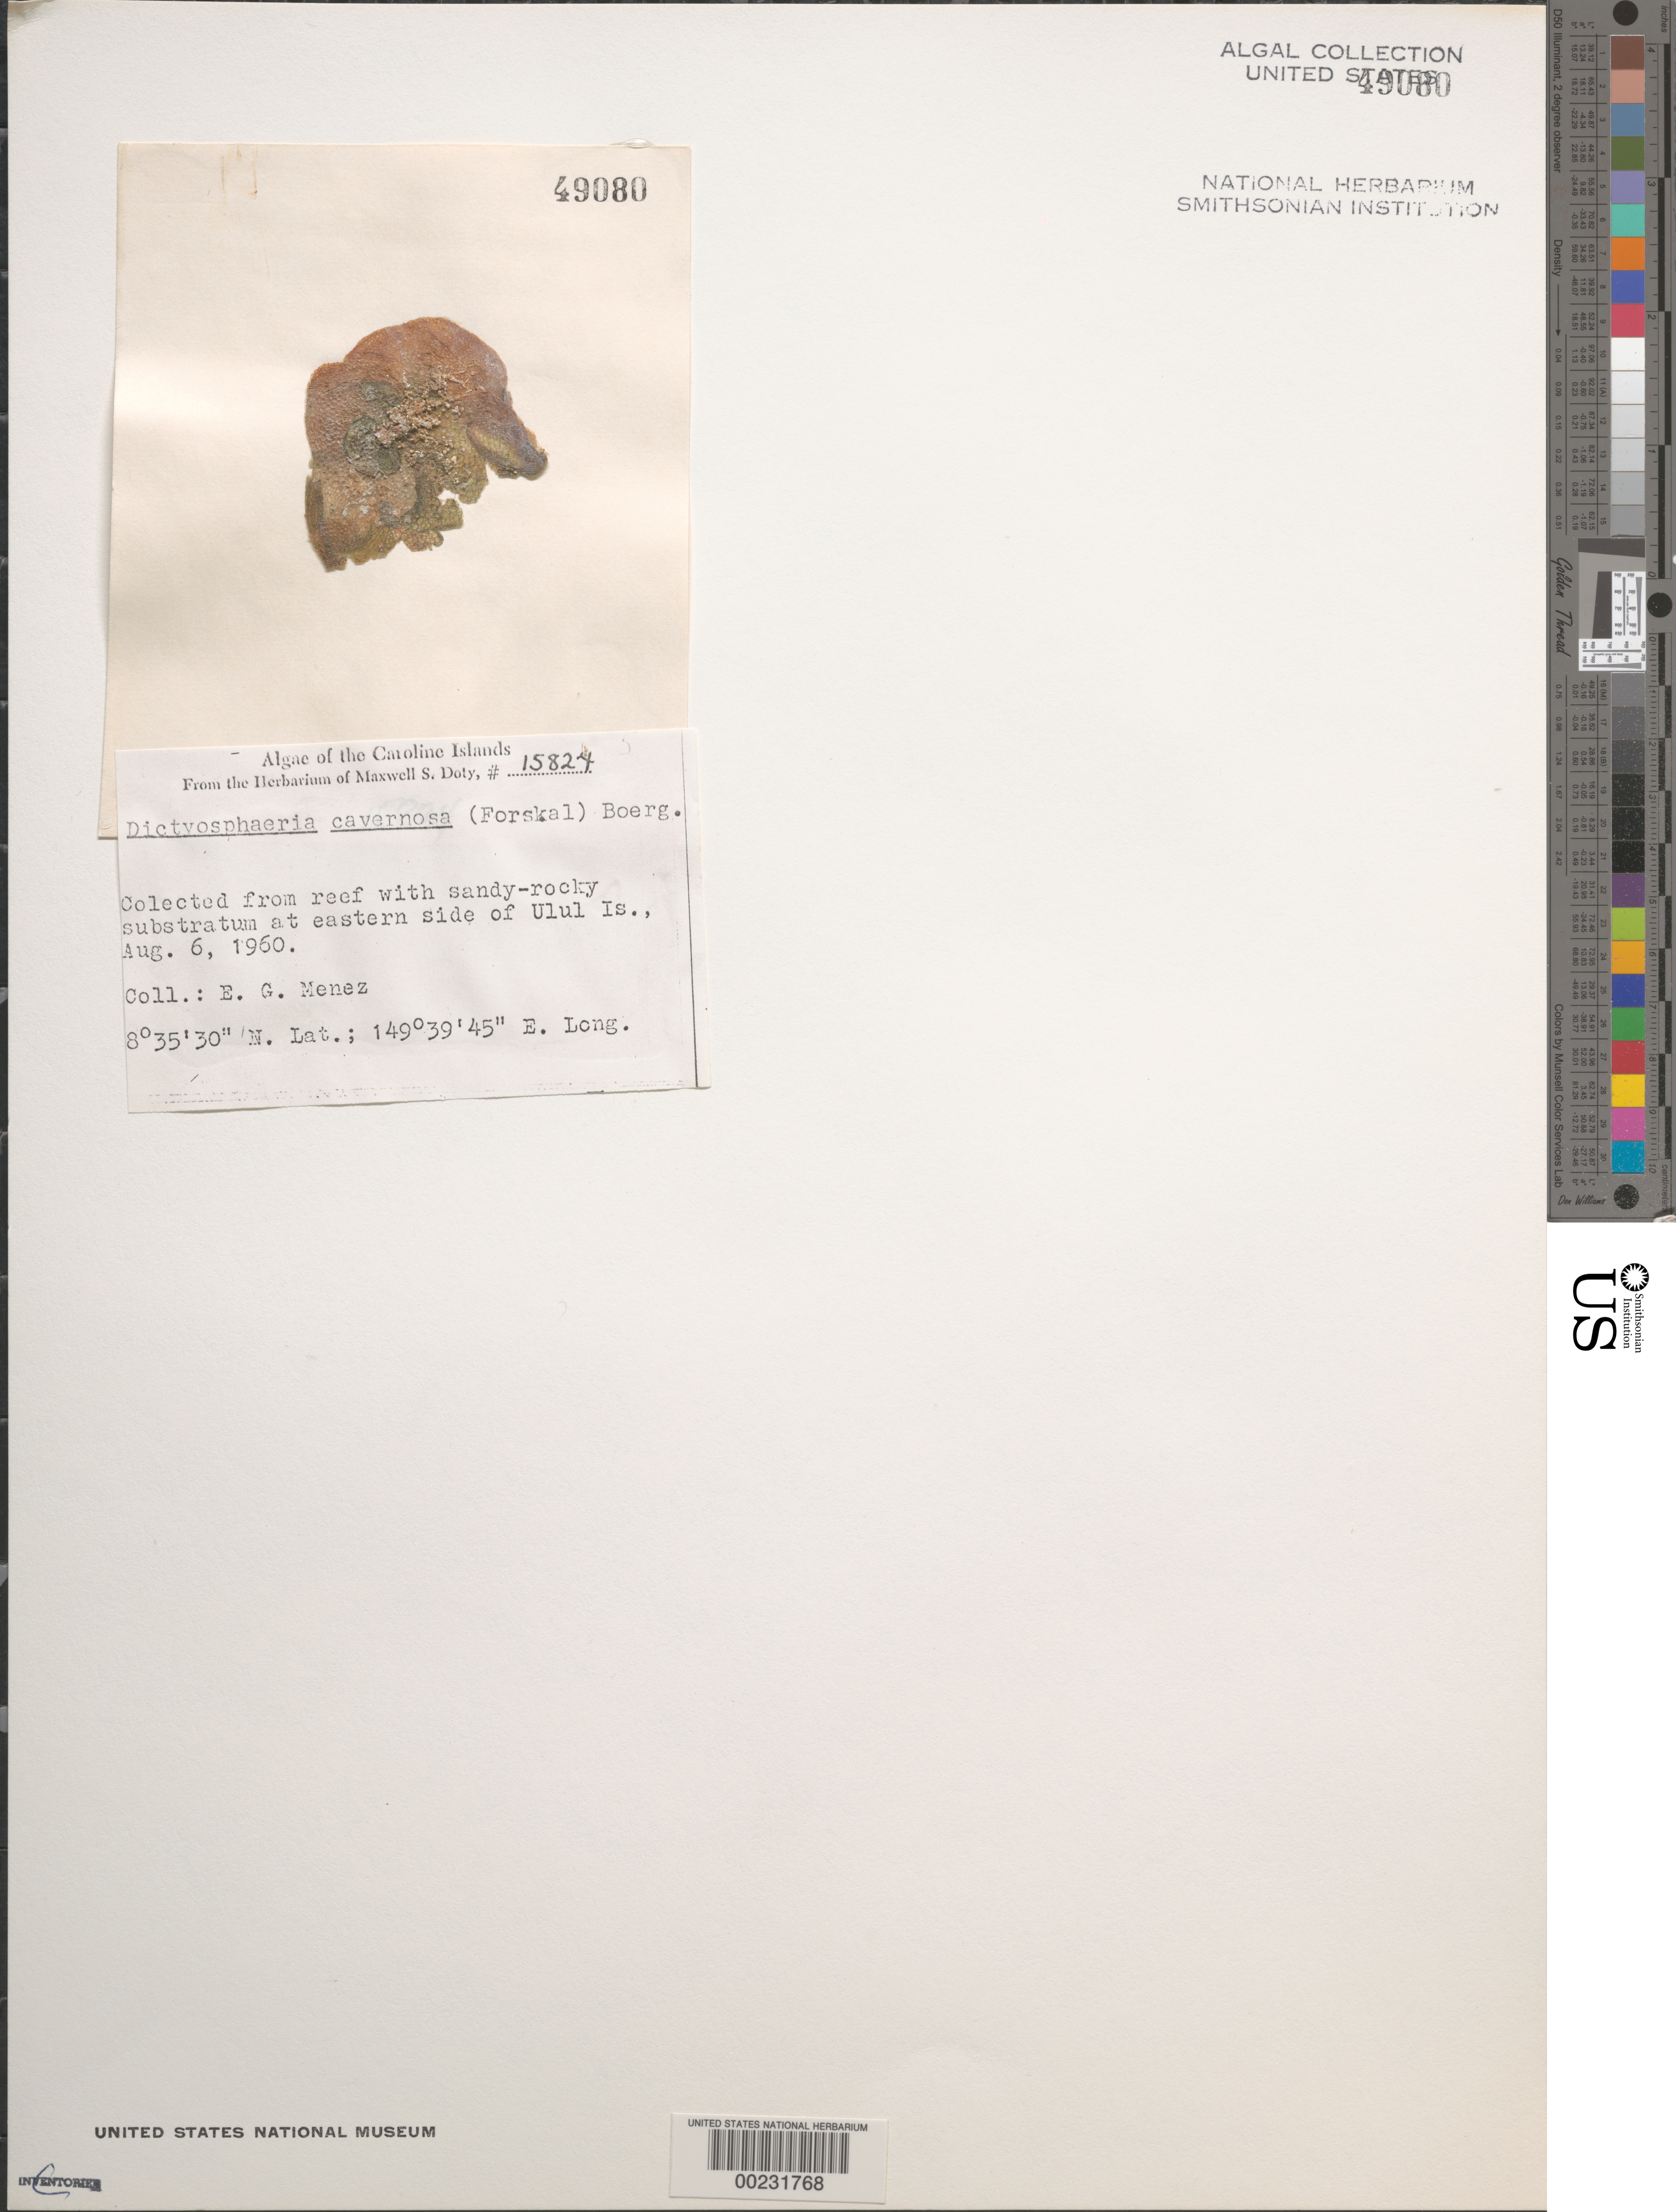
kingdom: Plantae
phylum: Chlorophyta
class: Ulvophyceae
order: Siphonocladales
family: Siphonocladaceae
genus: Dictyosphaeria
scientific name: Dictyosphaeria cavernosa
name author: (Forssk.) Børgesen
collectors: Meñez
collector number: MSD 15824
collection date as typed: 06 Aug 1960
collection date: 1960-08-06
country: Micronesia, Federated States of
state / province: Truk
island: Namonuito Atoll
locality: Ulal Islet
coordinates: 8 35' 30" N, 149 39' 45" E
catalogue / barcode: US 49080